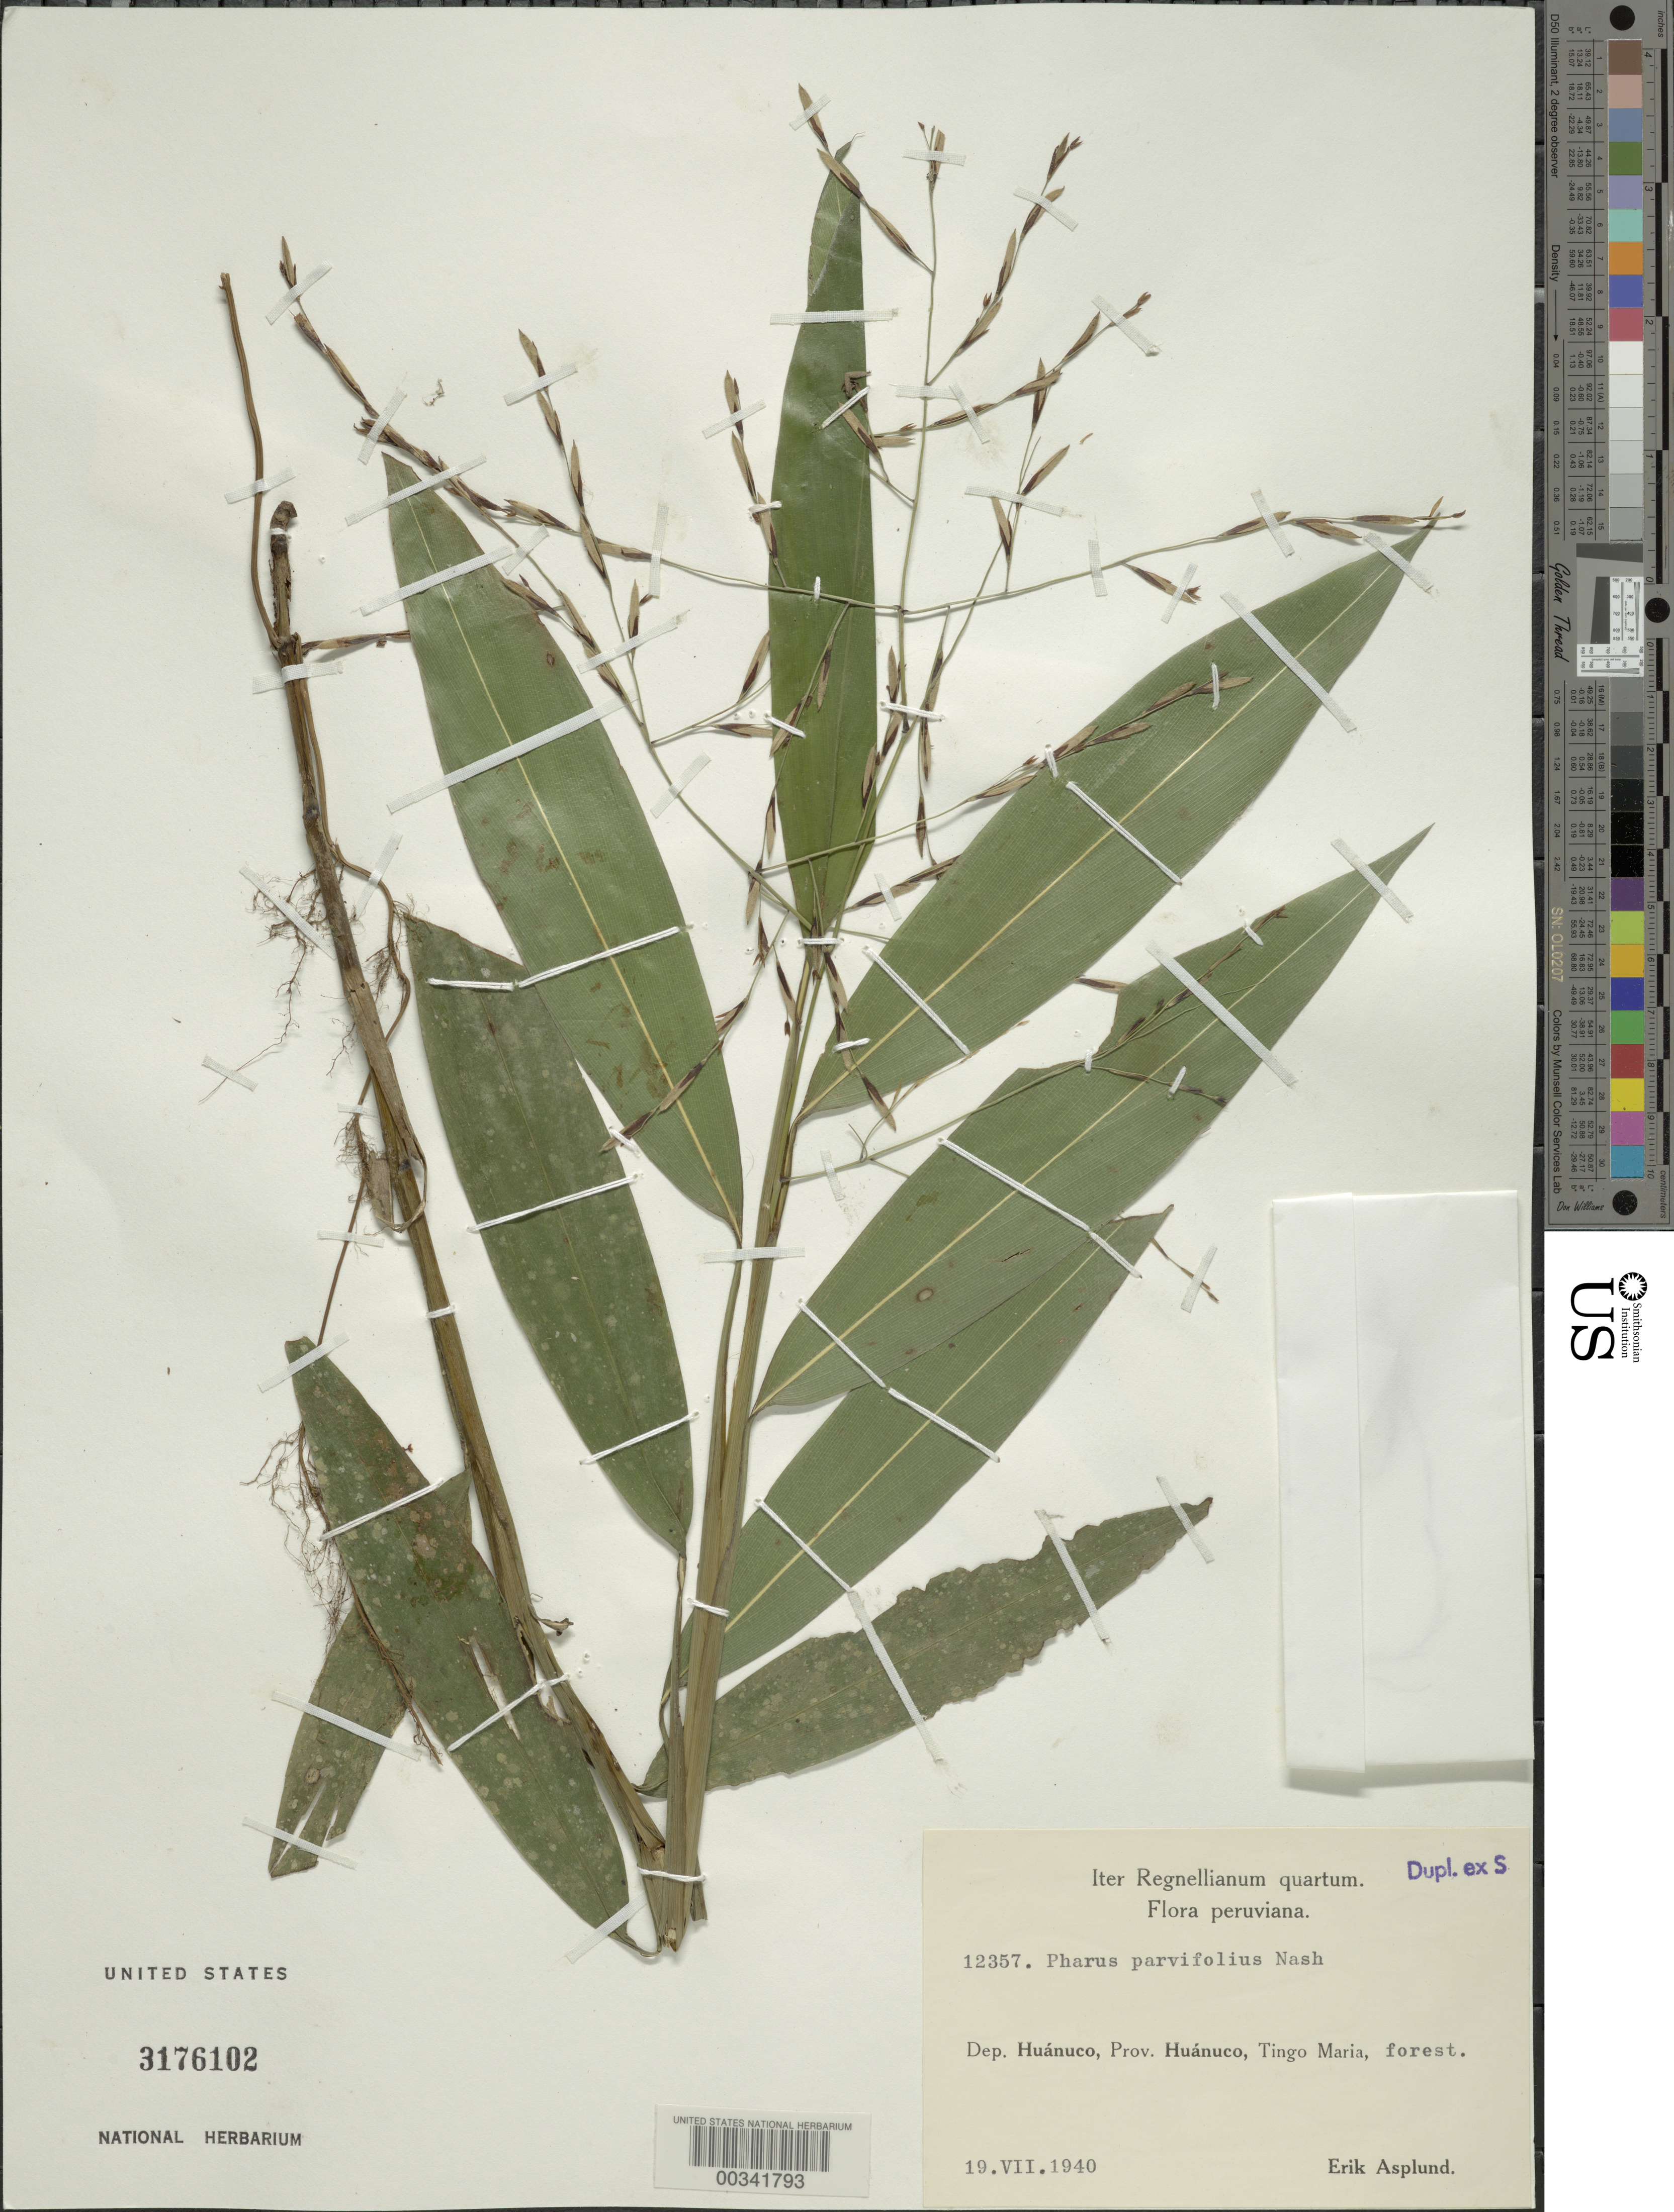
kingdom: Plantae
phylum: Tracheophyta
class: Liliopsida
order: Poales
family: Poaceae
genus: Pharus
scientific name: Pharus parvifolius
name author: Nash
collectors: E. Asplund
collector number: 12357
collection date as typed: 19 Jul 1940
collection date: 1940-07-19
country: Peru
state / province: Huánuco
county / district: Leoncio Prado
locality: Tingo María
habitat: Forest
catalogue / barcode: US 3176102